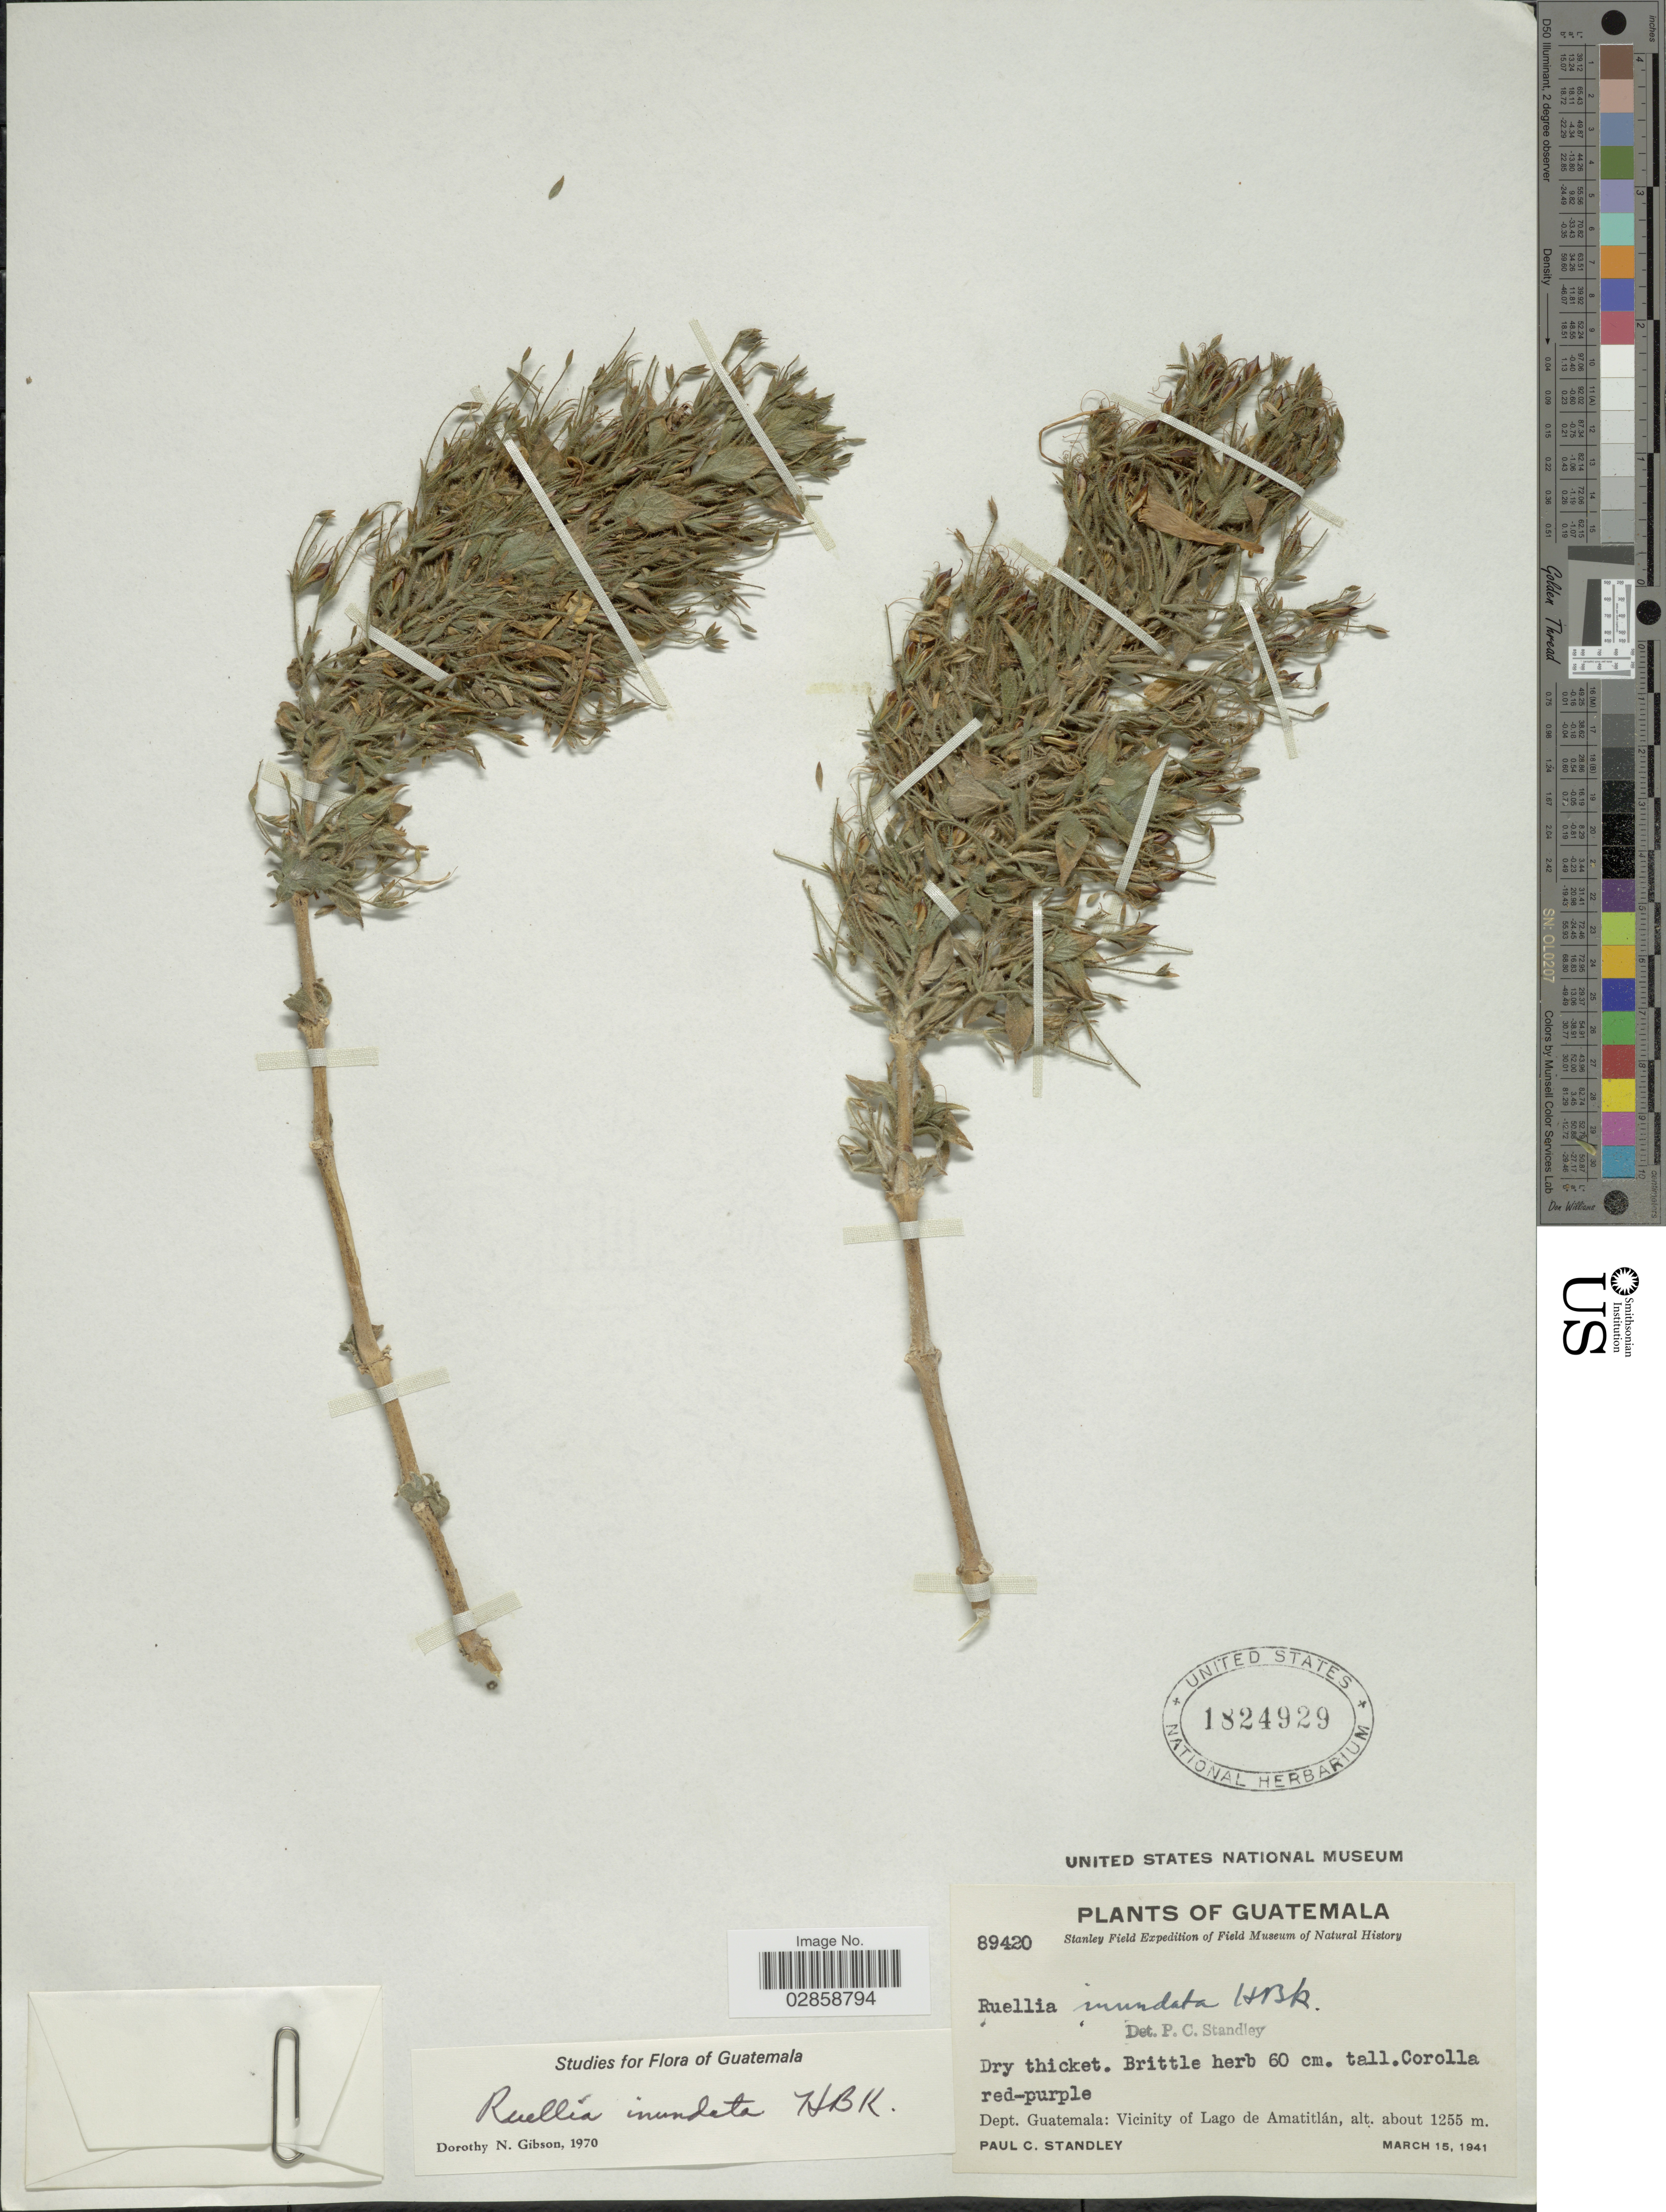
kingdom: Plantae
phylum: Tracheophyta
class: Magnoliopsida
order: Lamiales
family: Acanthaceae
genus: Ruellia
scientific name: Ruellia inundata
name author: Kunth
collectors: P. C. Standley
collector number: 89420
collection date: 1941-03-15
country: Guatemala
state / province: Guatemala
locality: Dept. Guatemala: Vicinity of Lago de Amatitlán.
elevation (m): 1255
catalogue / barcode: US 1824929